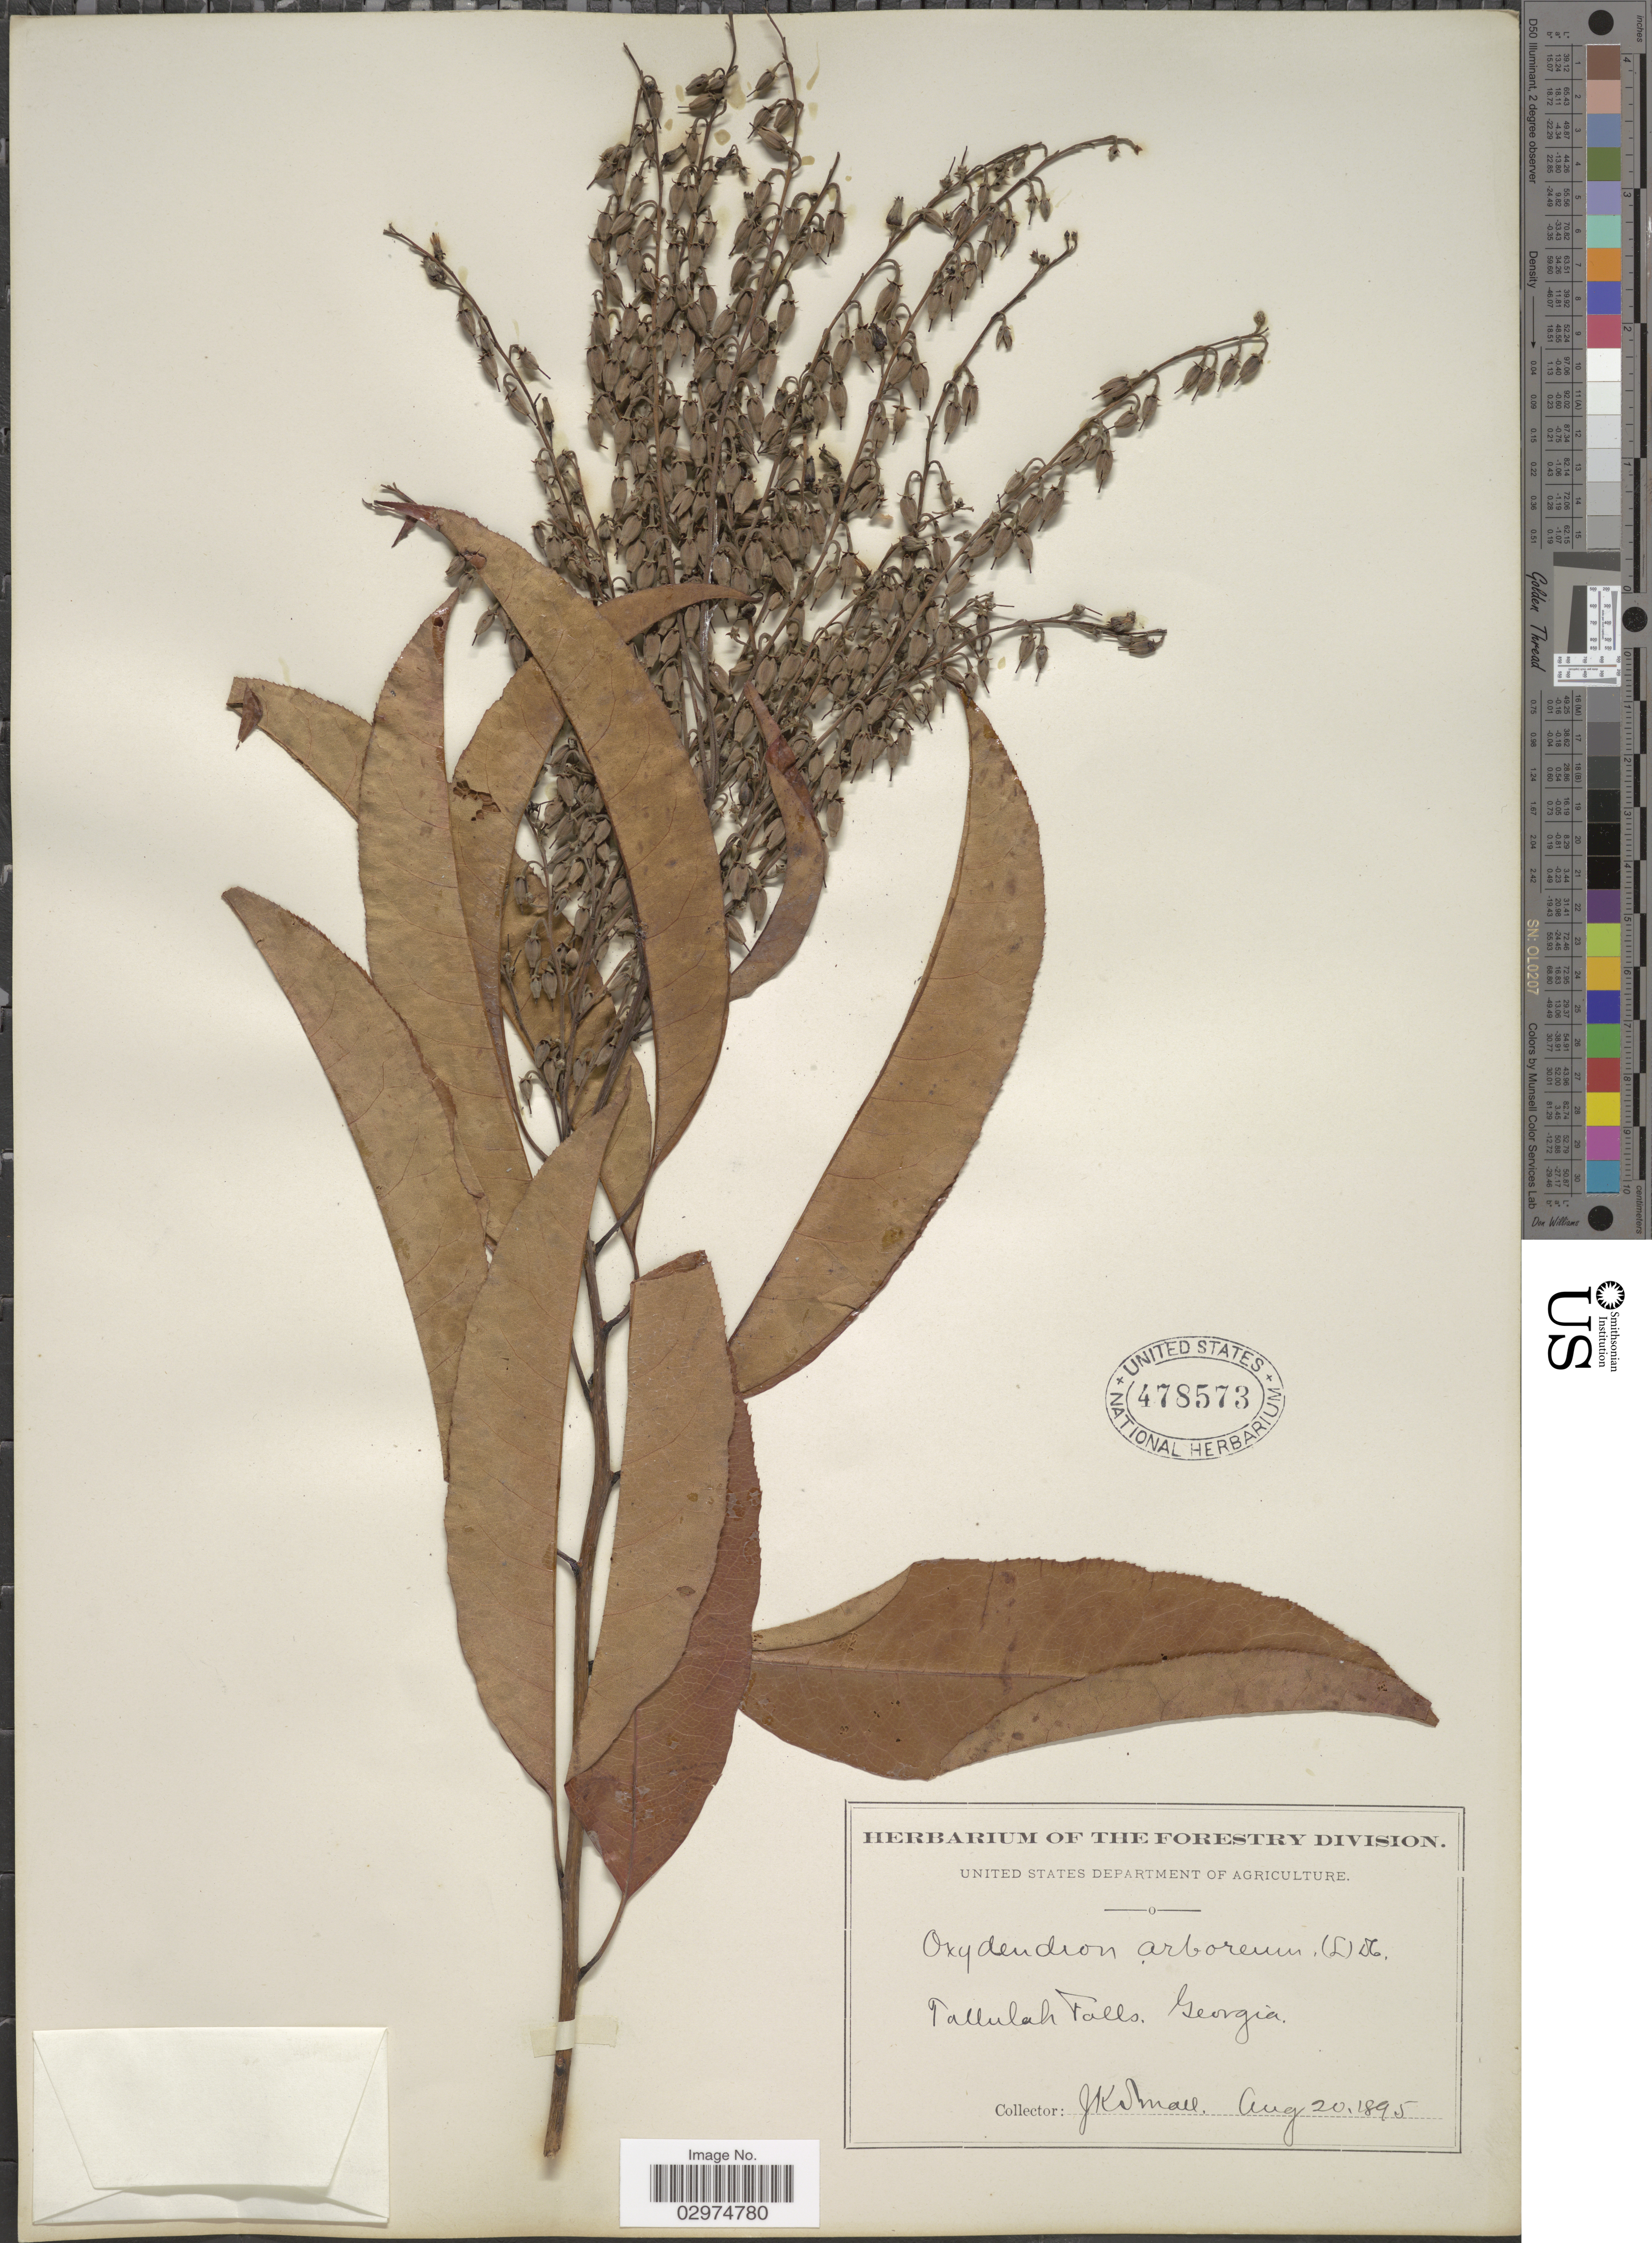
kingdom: Plantae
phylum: Tracheophyta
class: Magnoliopsida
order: Ericales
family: Ericaceae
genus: Oxydendrum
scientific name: Oxydendrum arboreum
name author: (L.) DC.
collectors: J. K. Small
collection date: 1895-08-20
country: United States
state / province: Georgia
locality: Tallulah Falls.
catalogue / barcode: US 478573